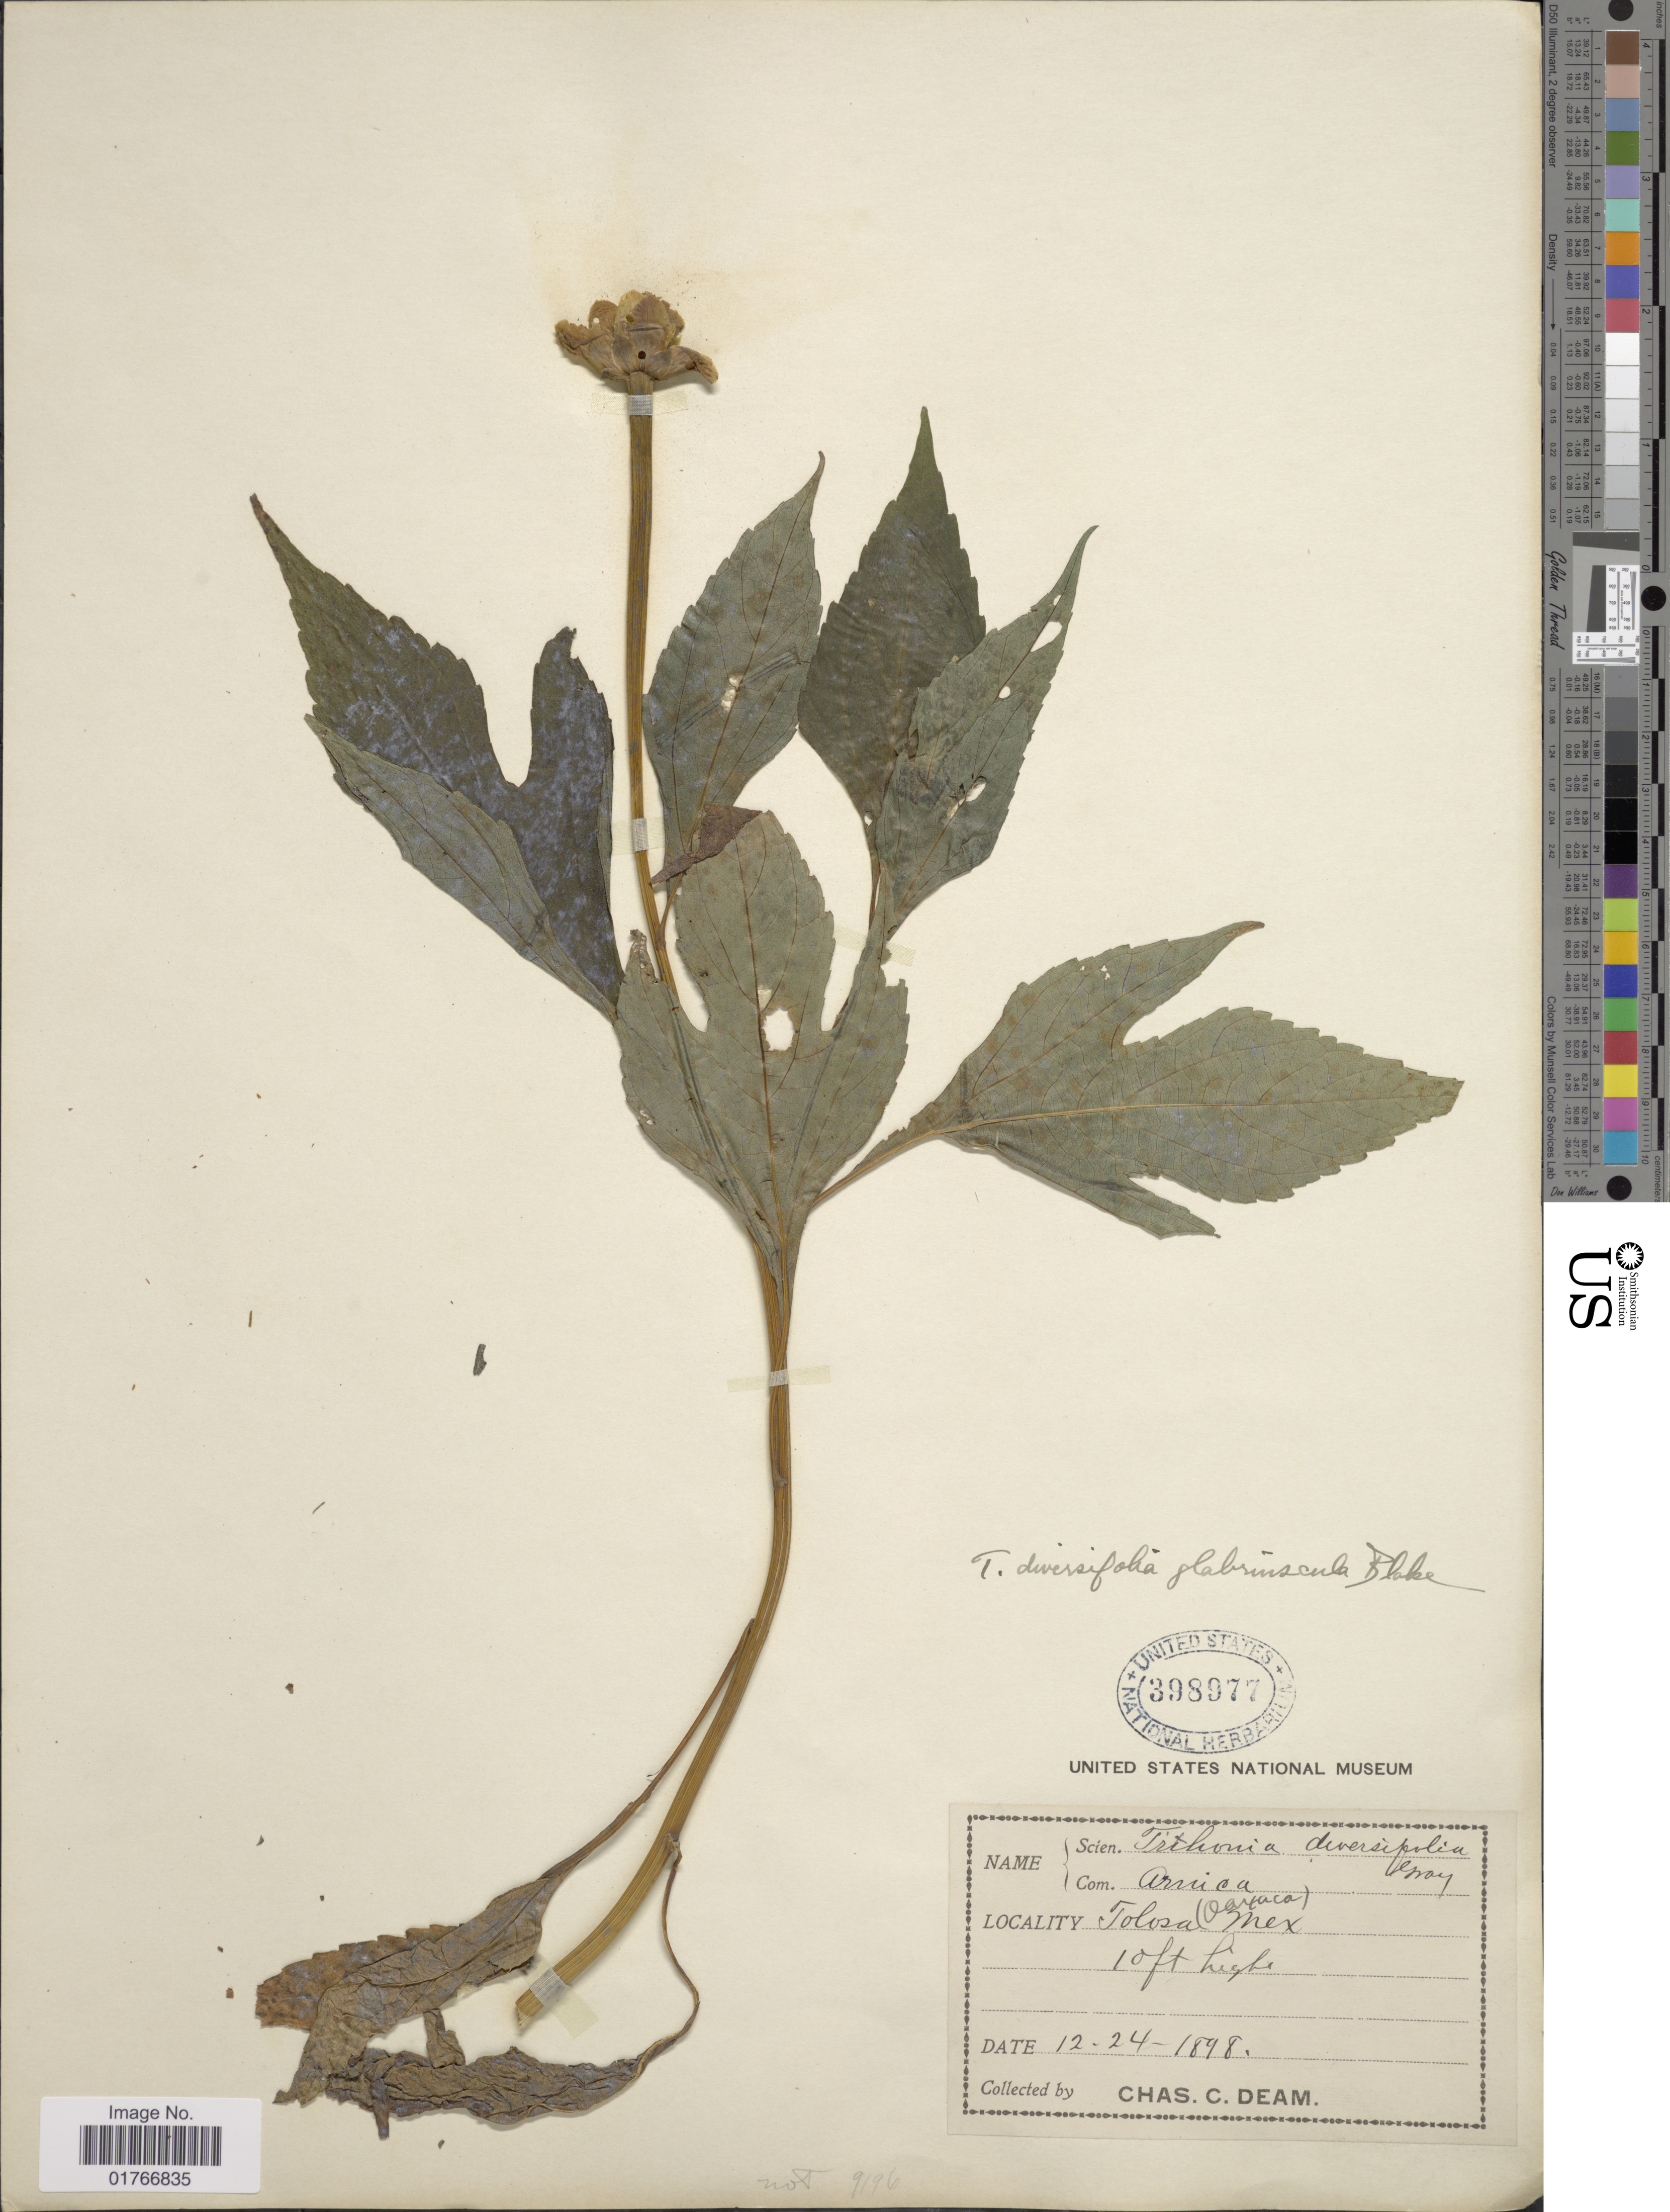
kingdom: Plantae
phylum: Tracheophyta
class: Magnoliopsida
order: Asterales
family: Asteraceae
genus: Tithonia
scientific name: Tithonia diversifolia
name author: (Hemsl.) A. Gray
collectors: C. C. Deam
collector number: s.n.24121898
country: Mexico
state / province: Oaxaca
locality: Tolosa, Mex.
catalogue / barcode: US 398977